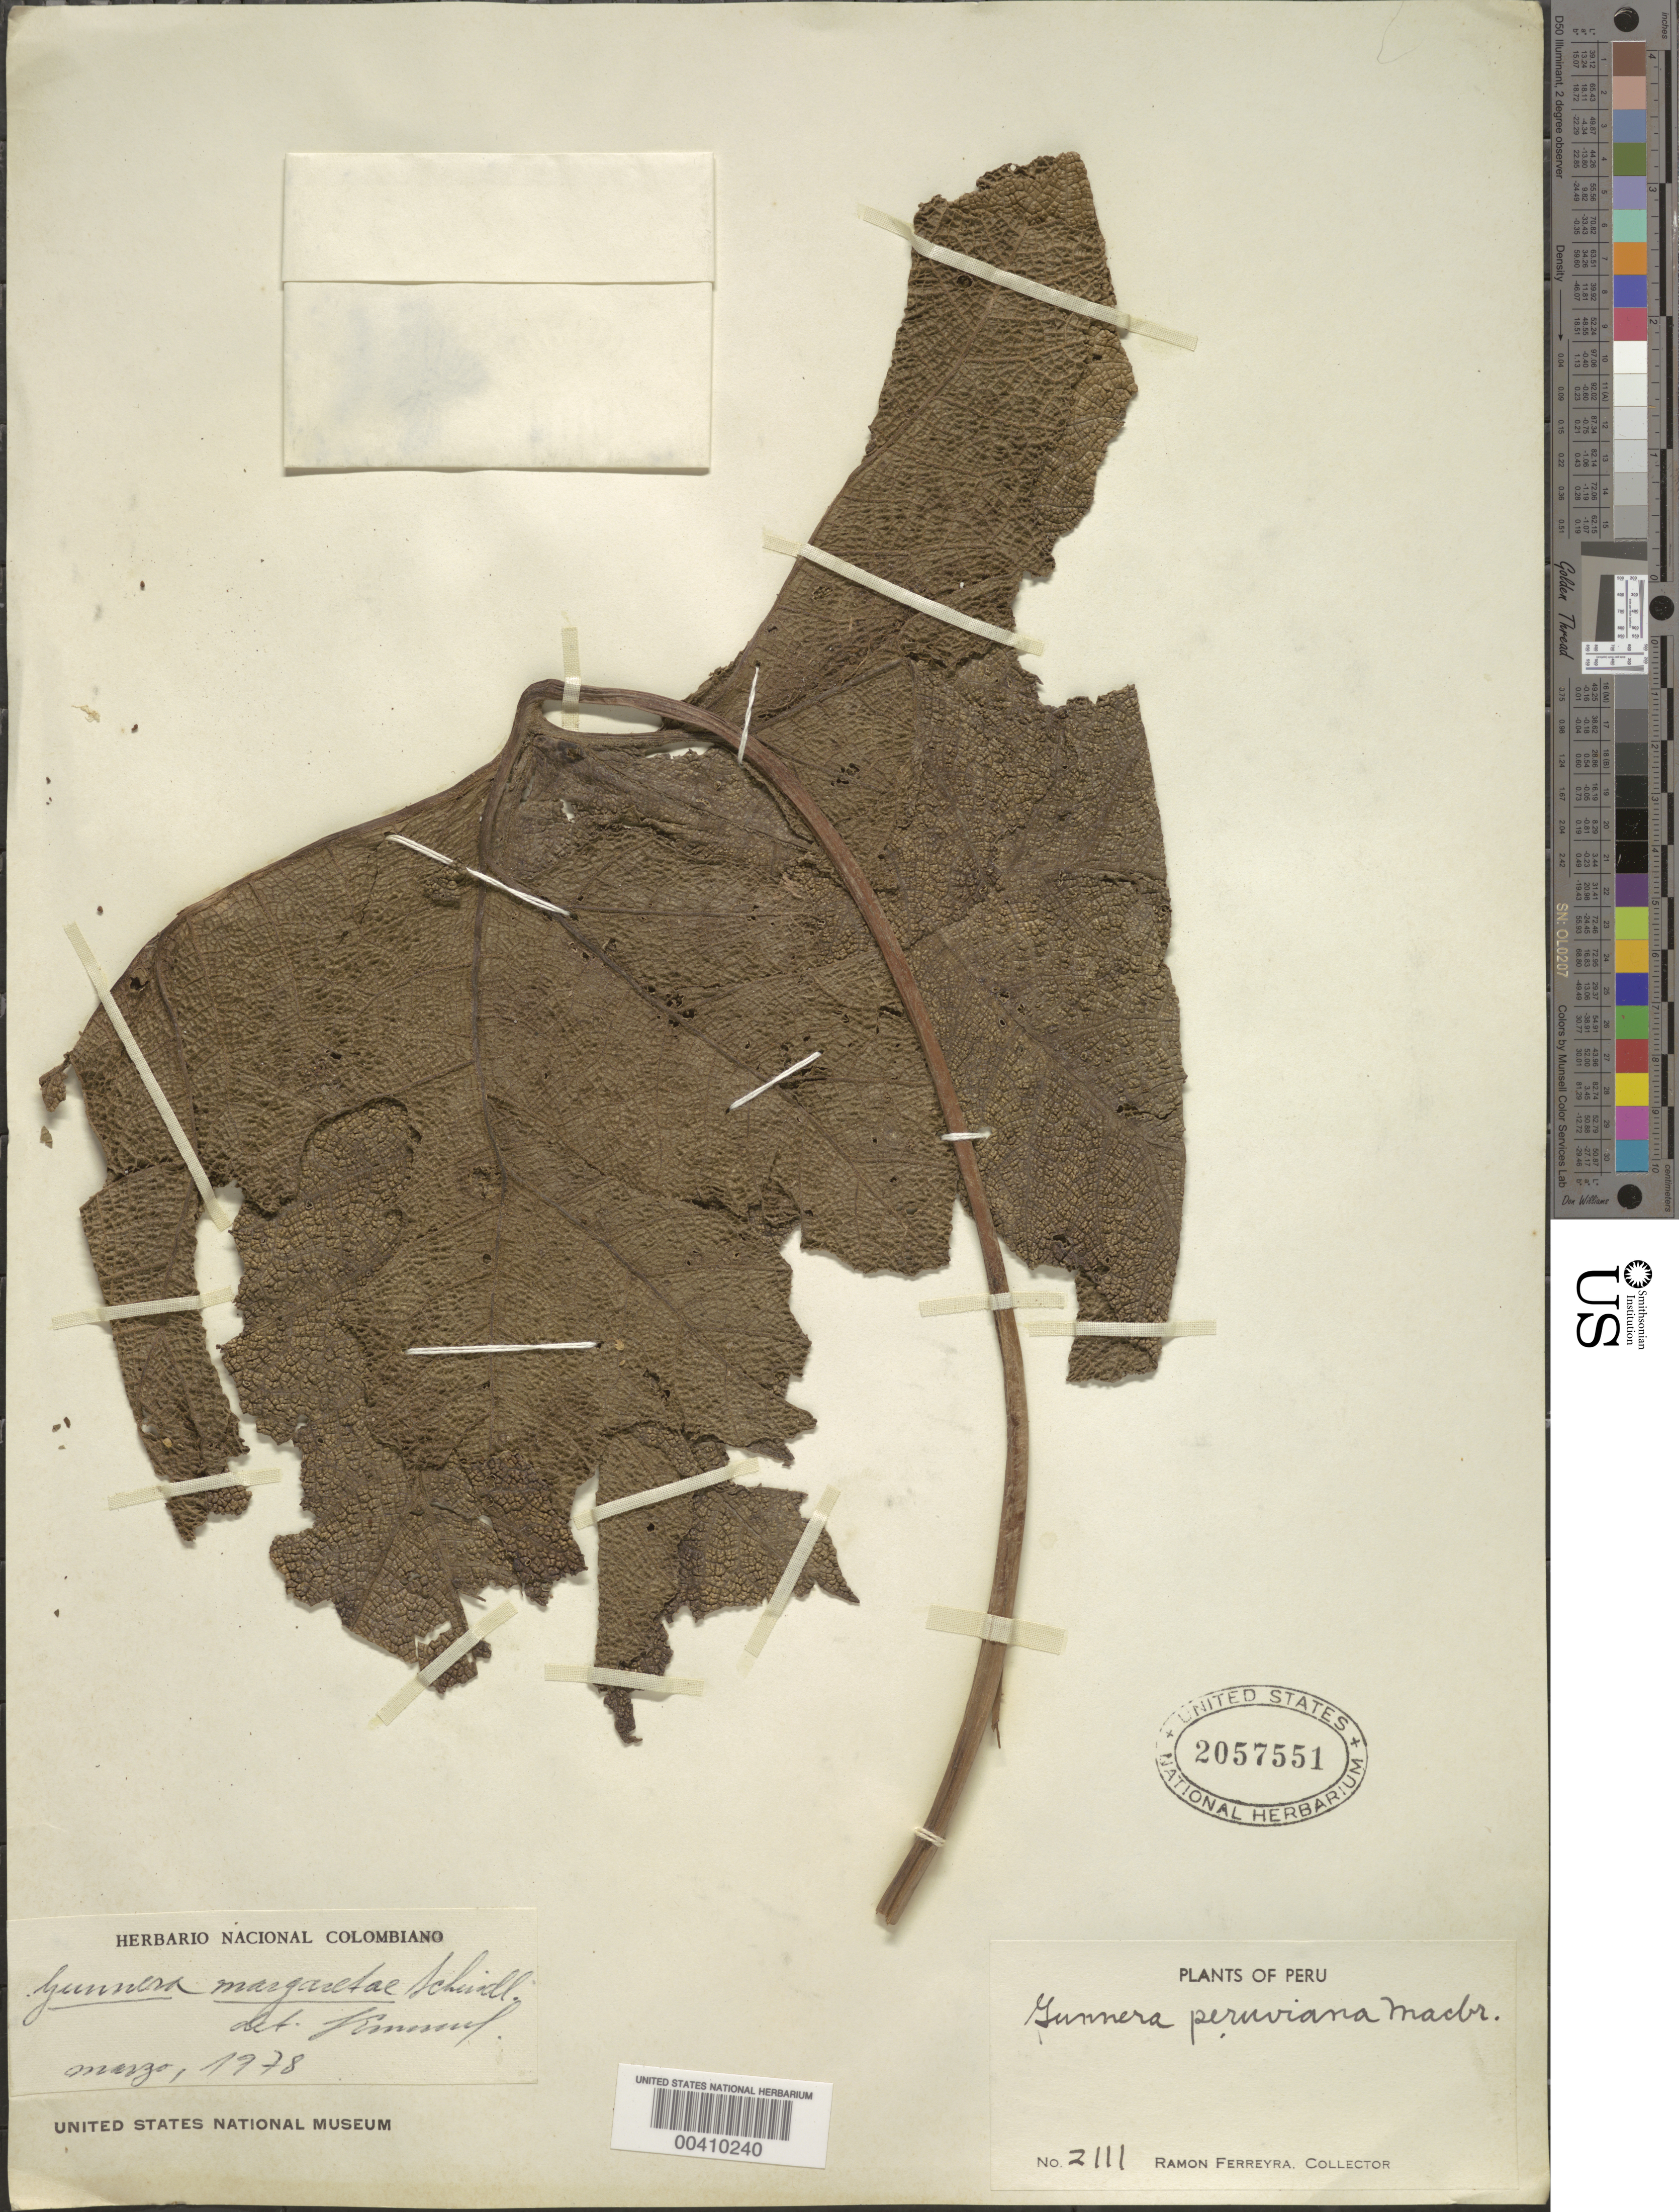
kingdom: Plantae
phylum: Tracheophyta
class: Magnoliopsida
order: Gunnerales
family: Gunneraceae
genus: Gunnera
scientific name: Gunnera margaretae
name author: Schindl.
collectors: R. A. Ferreyra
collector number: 2111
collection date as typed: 04 Aug 1948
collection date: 1948-08-04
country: Peru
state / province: Huánuco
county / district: Huánuco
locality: arriba de Carpish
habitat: Selva sub-tropical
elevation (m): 2800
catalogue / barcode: US 2057551